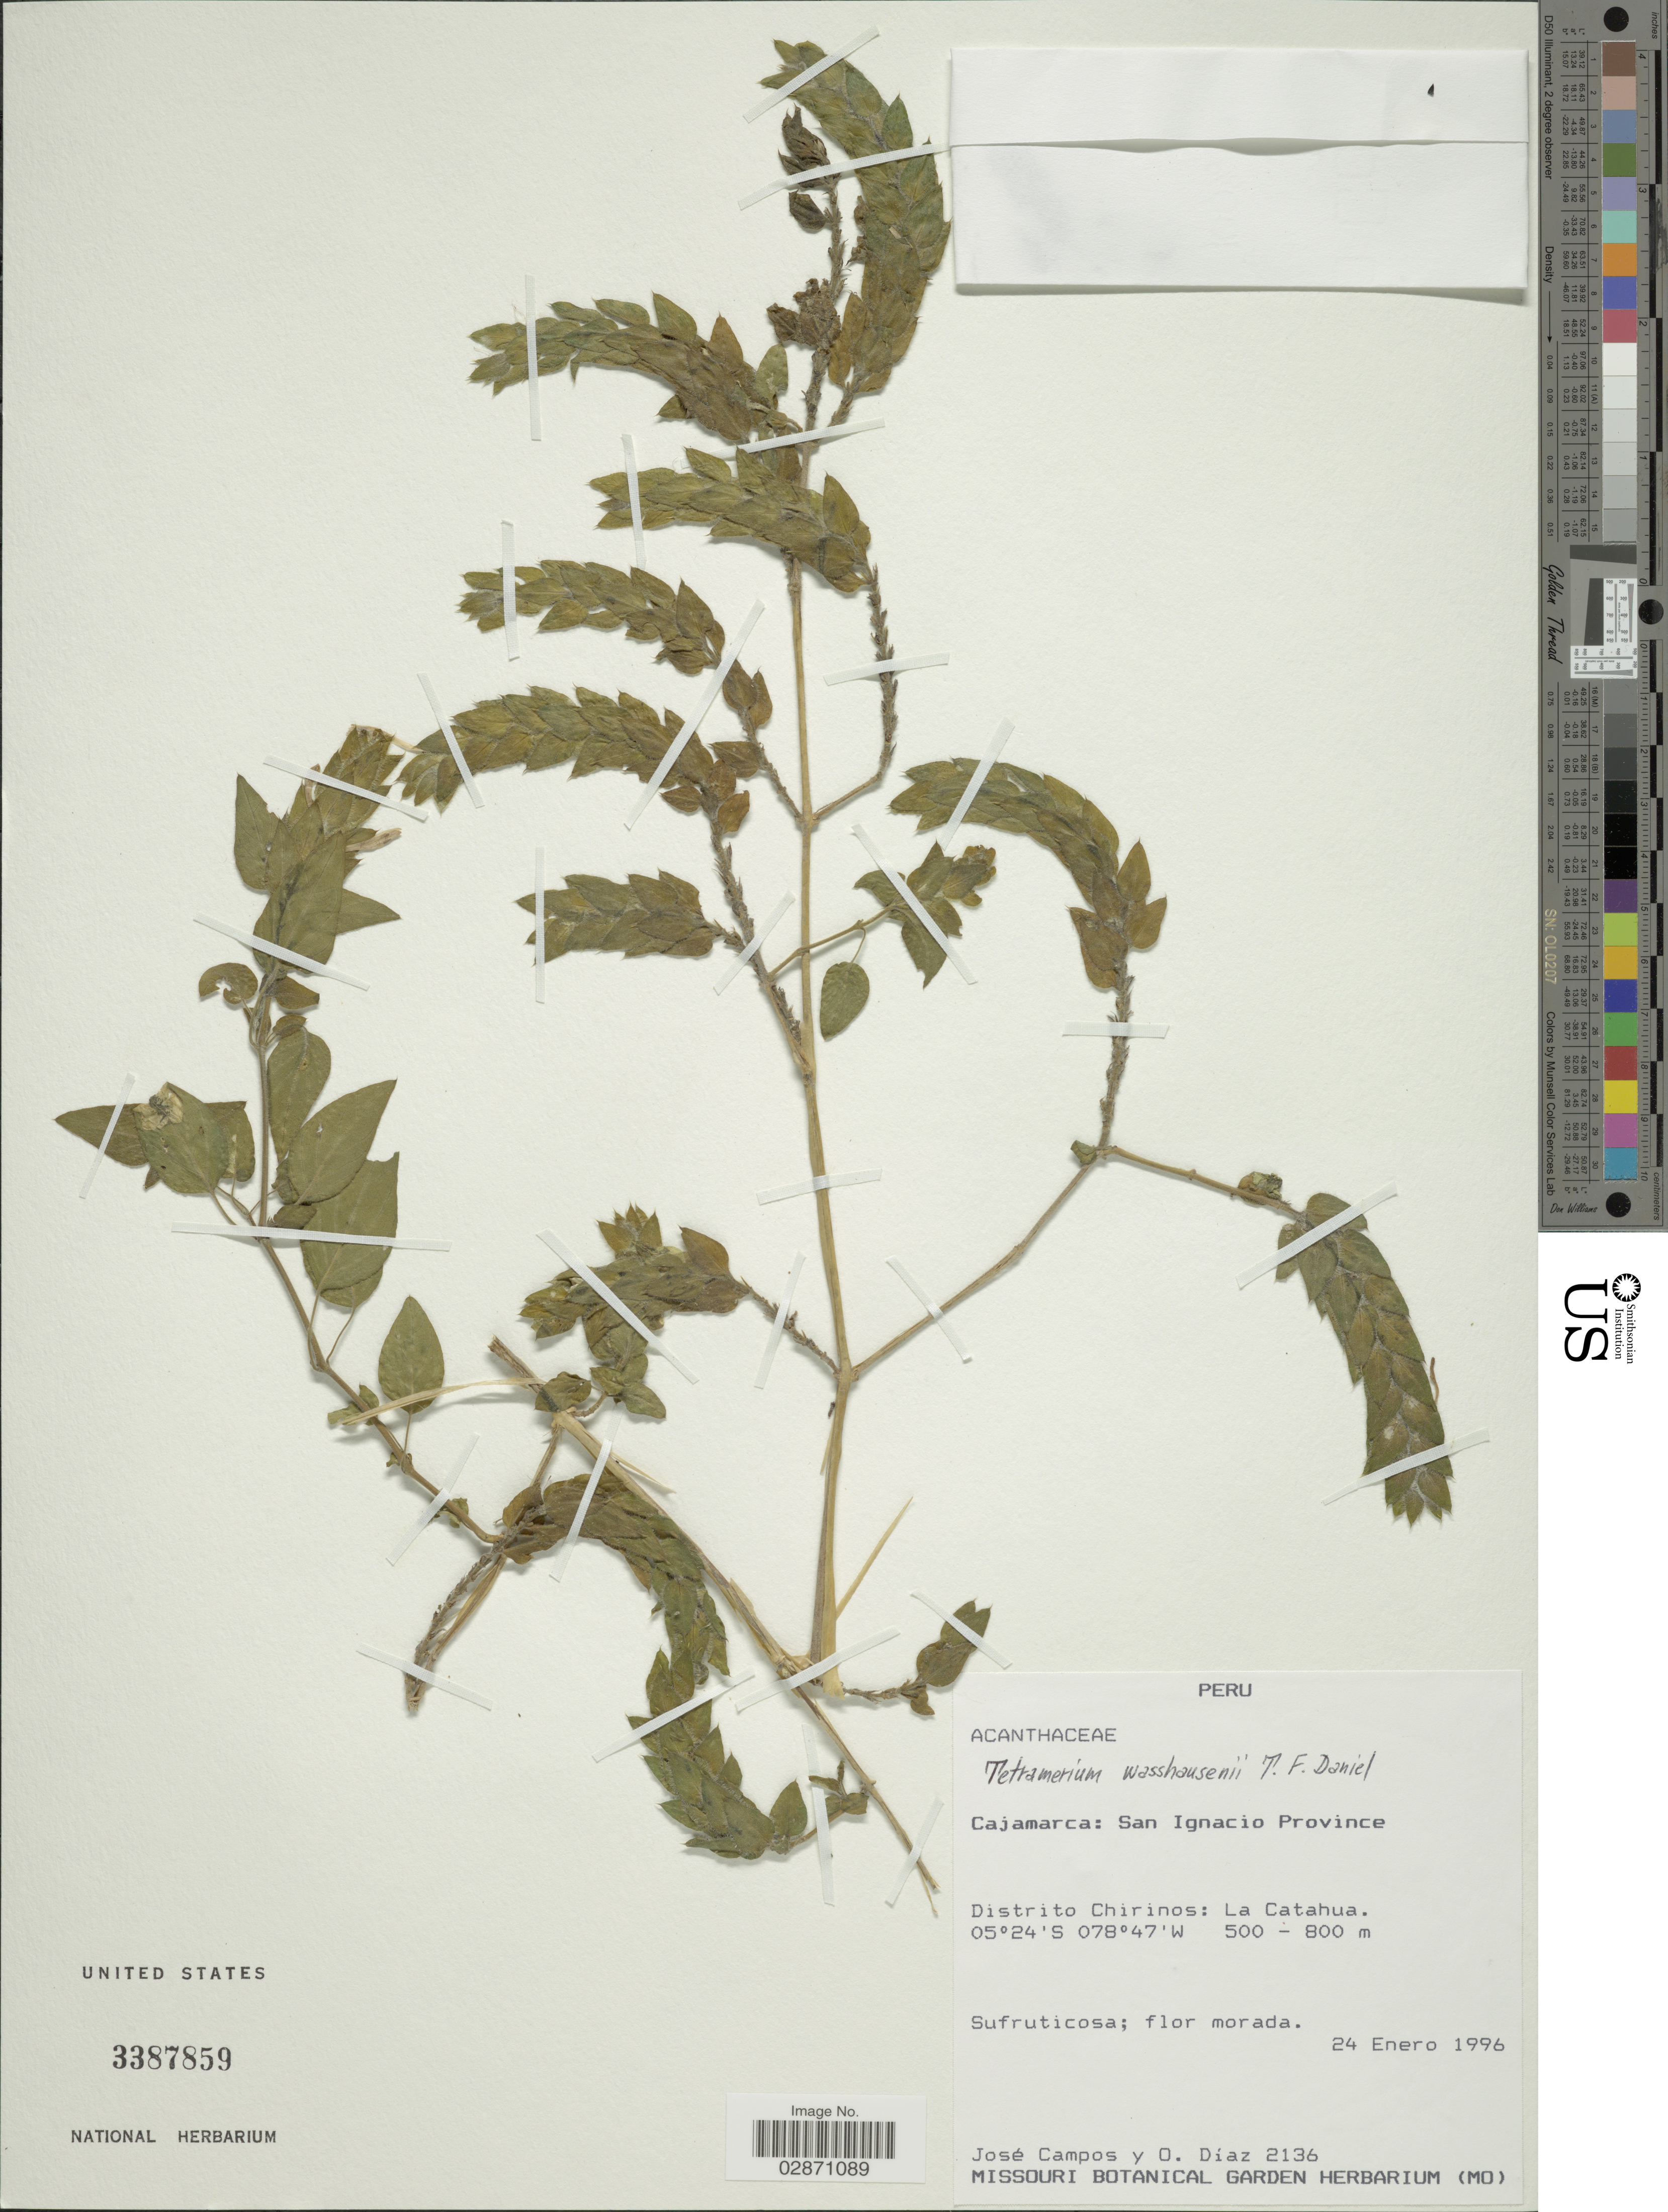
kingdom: Plantae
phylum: Tracheophyta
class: Magnoliopsida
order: Lamiales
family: Acanthaceae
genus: Tetramerium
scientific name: Tetramerium zeta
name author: T.F. Daniel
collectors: J. Campos & D. Díaz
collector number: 2136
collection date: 1996-01-24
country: Peru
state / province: Cajamarca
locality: San Ignacio Province, Distrito Chirinos: La Catahua.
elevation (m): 500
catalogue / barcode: US 3387859